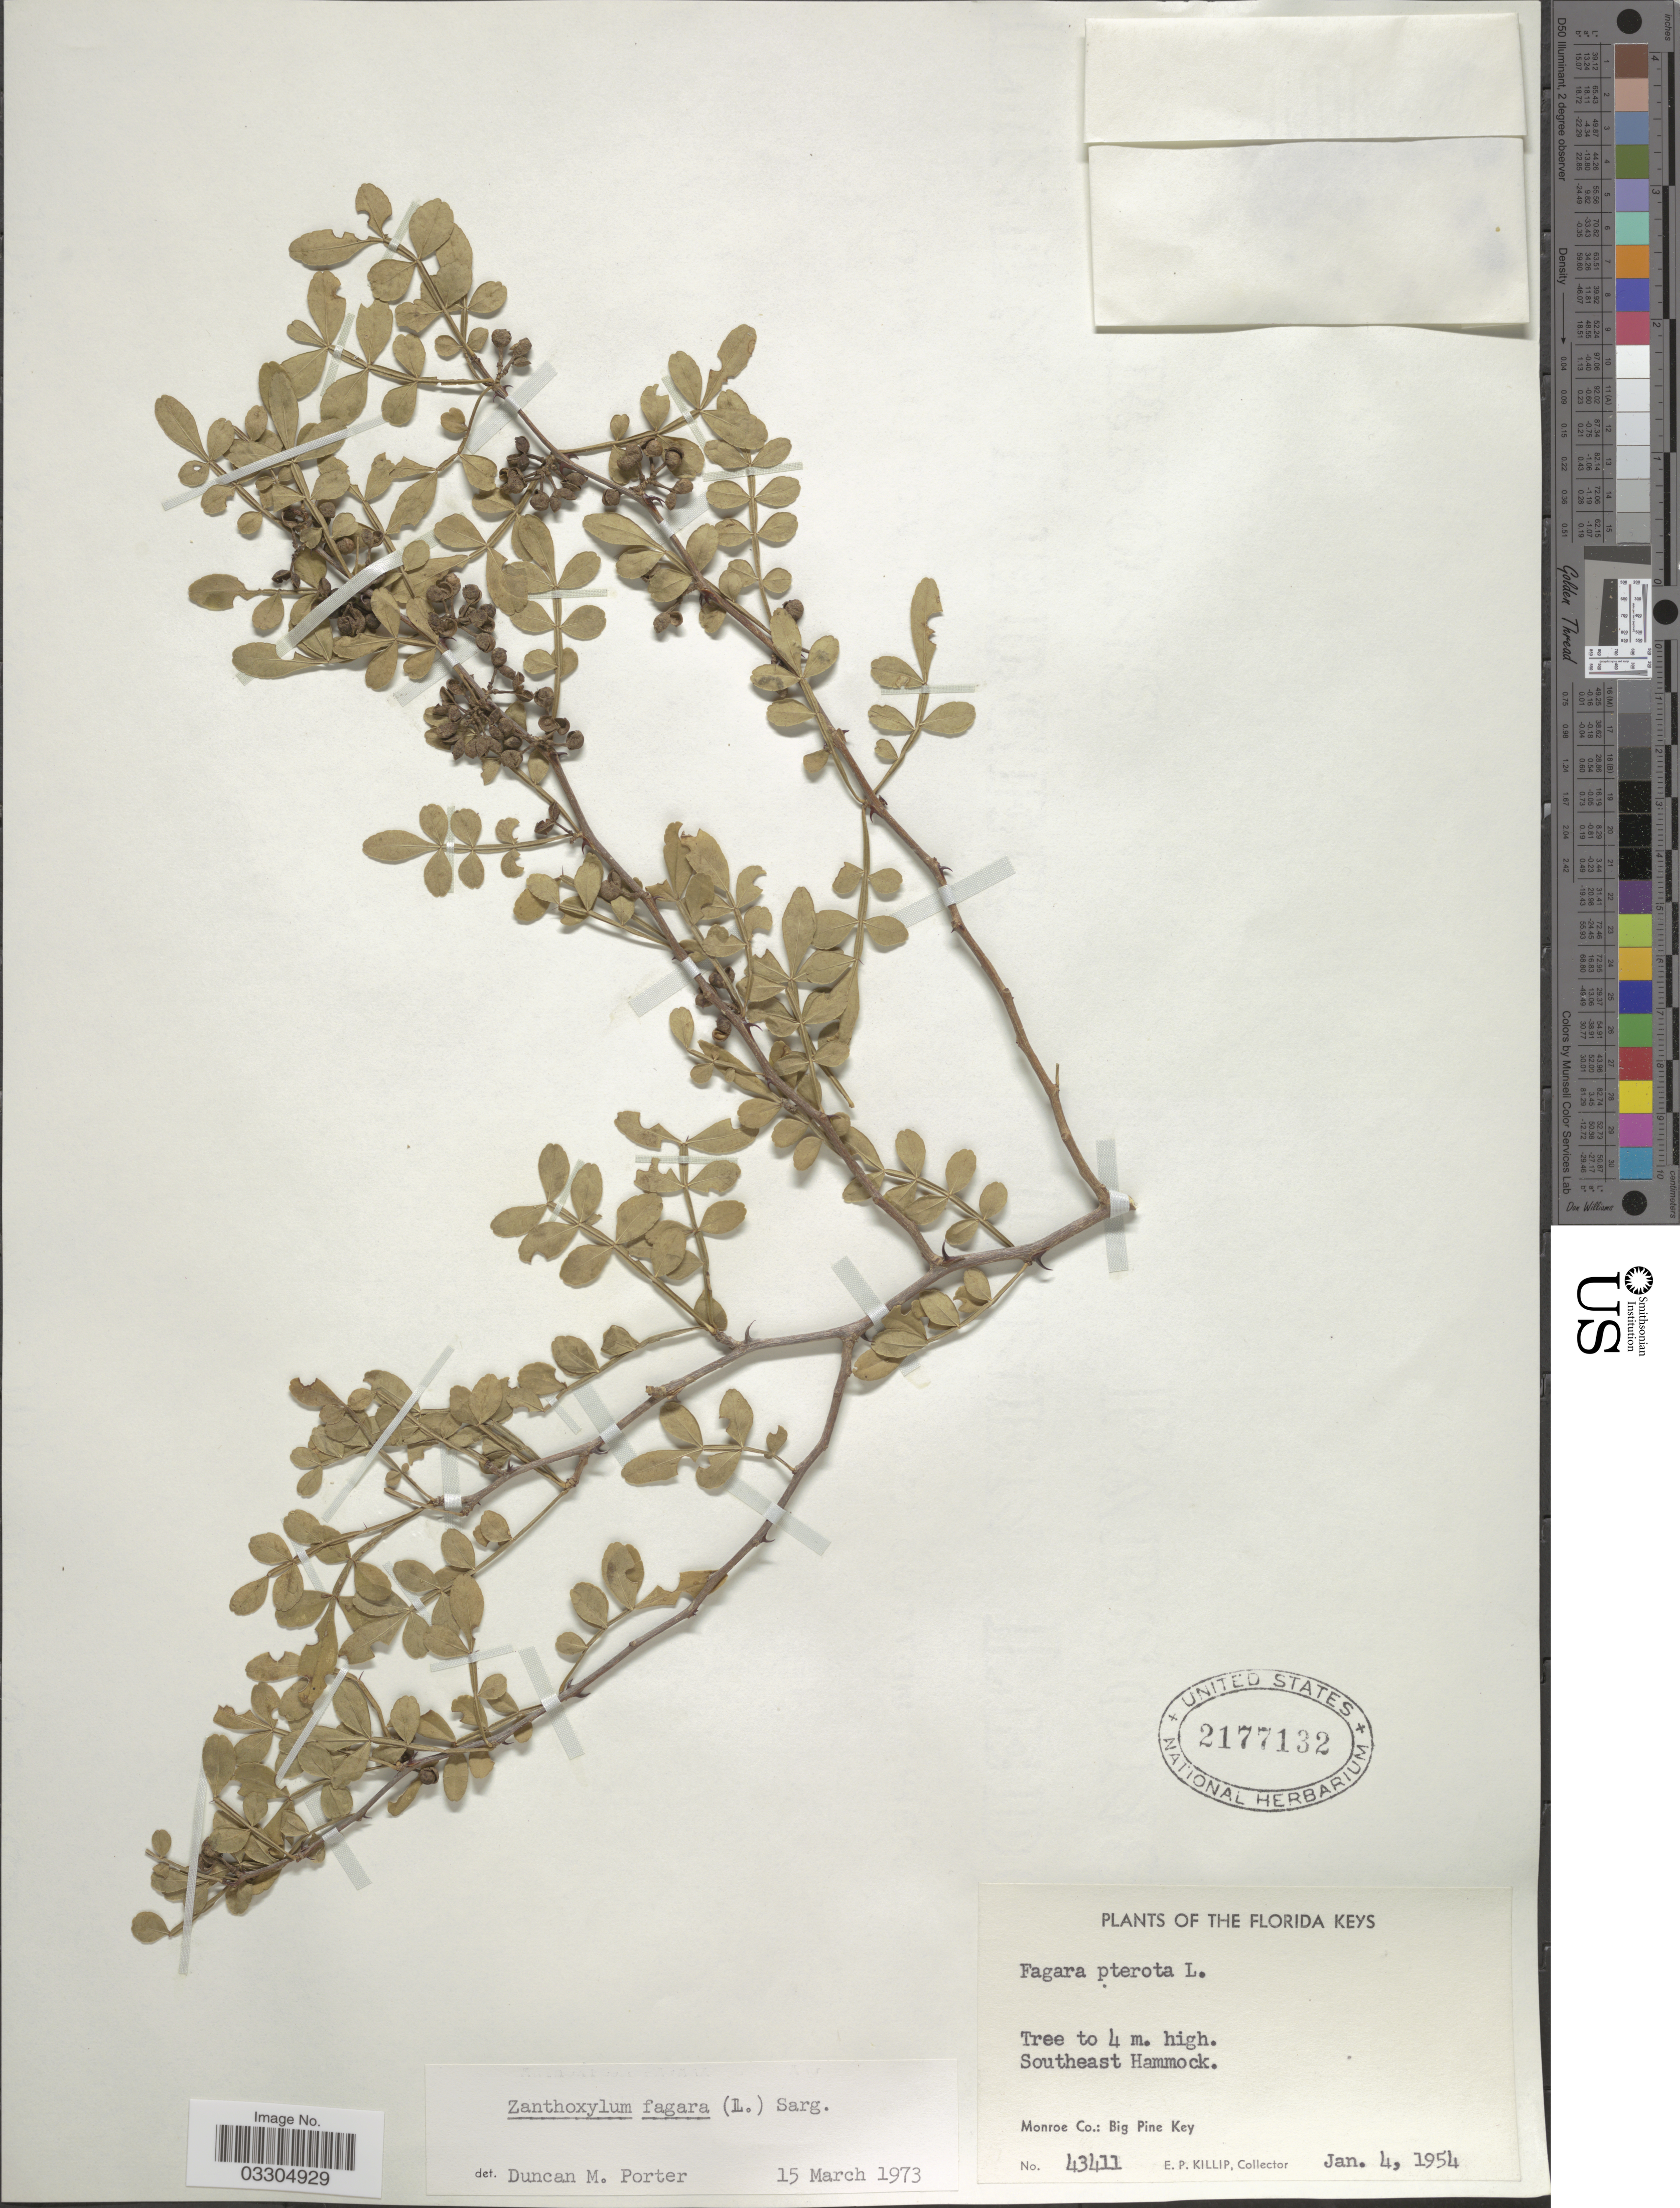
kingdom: Plantae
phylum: Tracheophyta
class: Magnoliopsida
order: Sapindales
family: Rutaceae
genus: Zanthoxylum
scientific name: Zanthoxylum fagara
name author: (L.) Sarg.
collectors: E. P. Killip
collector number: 43411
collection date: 1954-01-04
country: United States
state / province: Florida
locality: Florida Keys. Southeast Hammock. Monroe Co.: Big Pine Key.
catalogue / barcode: US 2177132